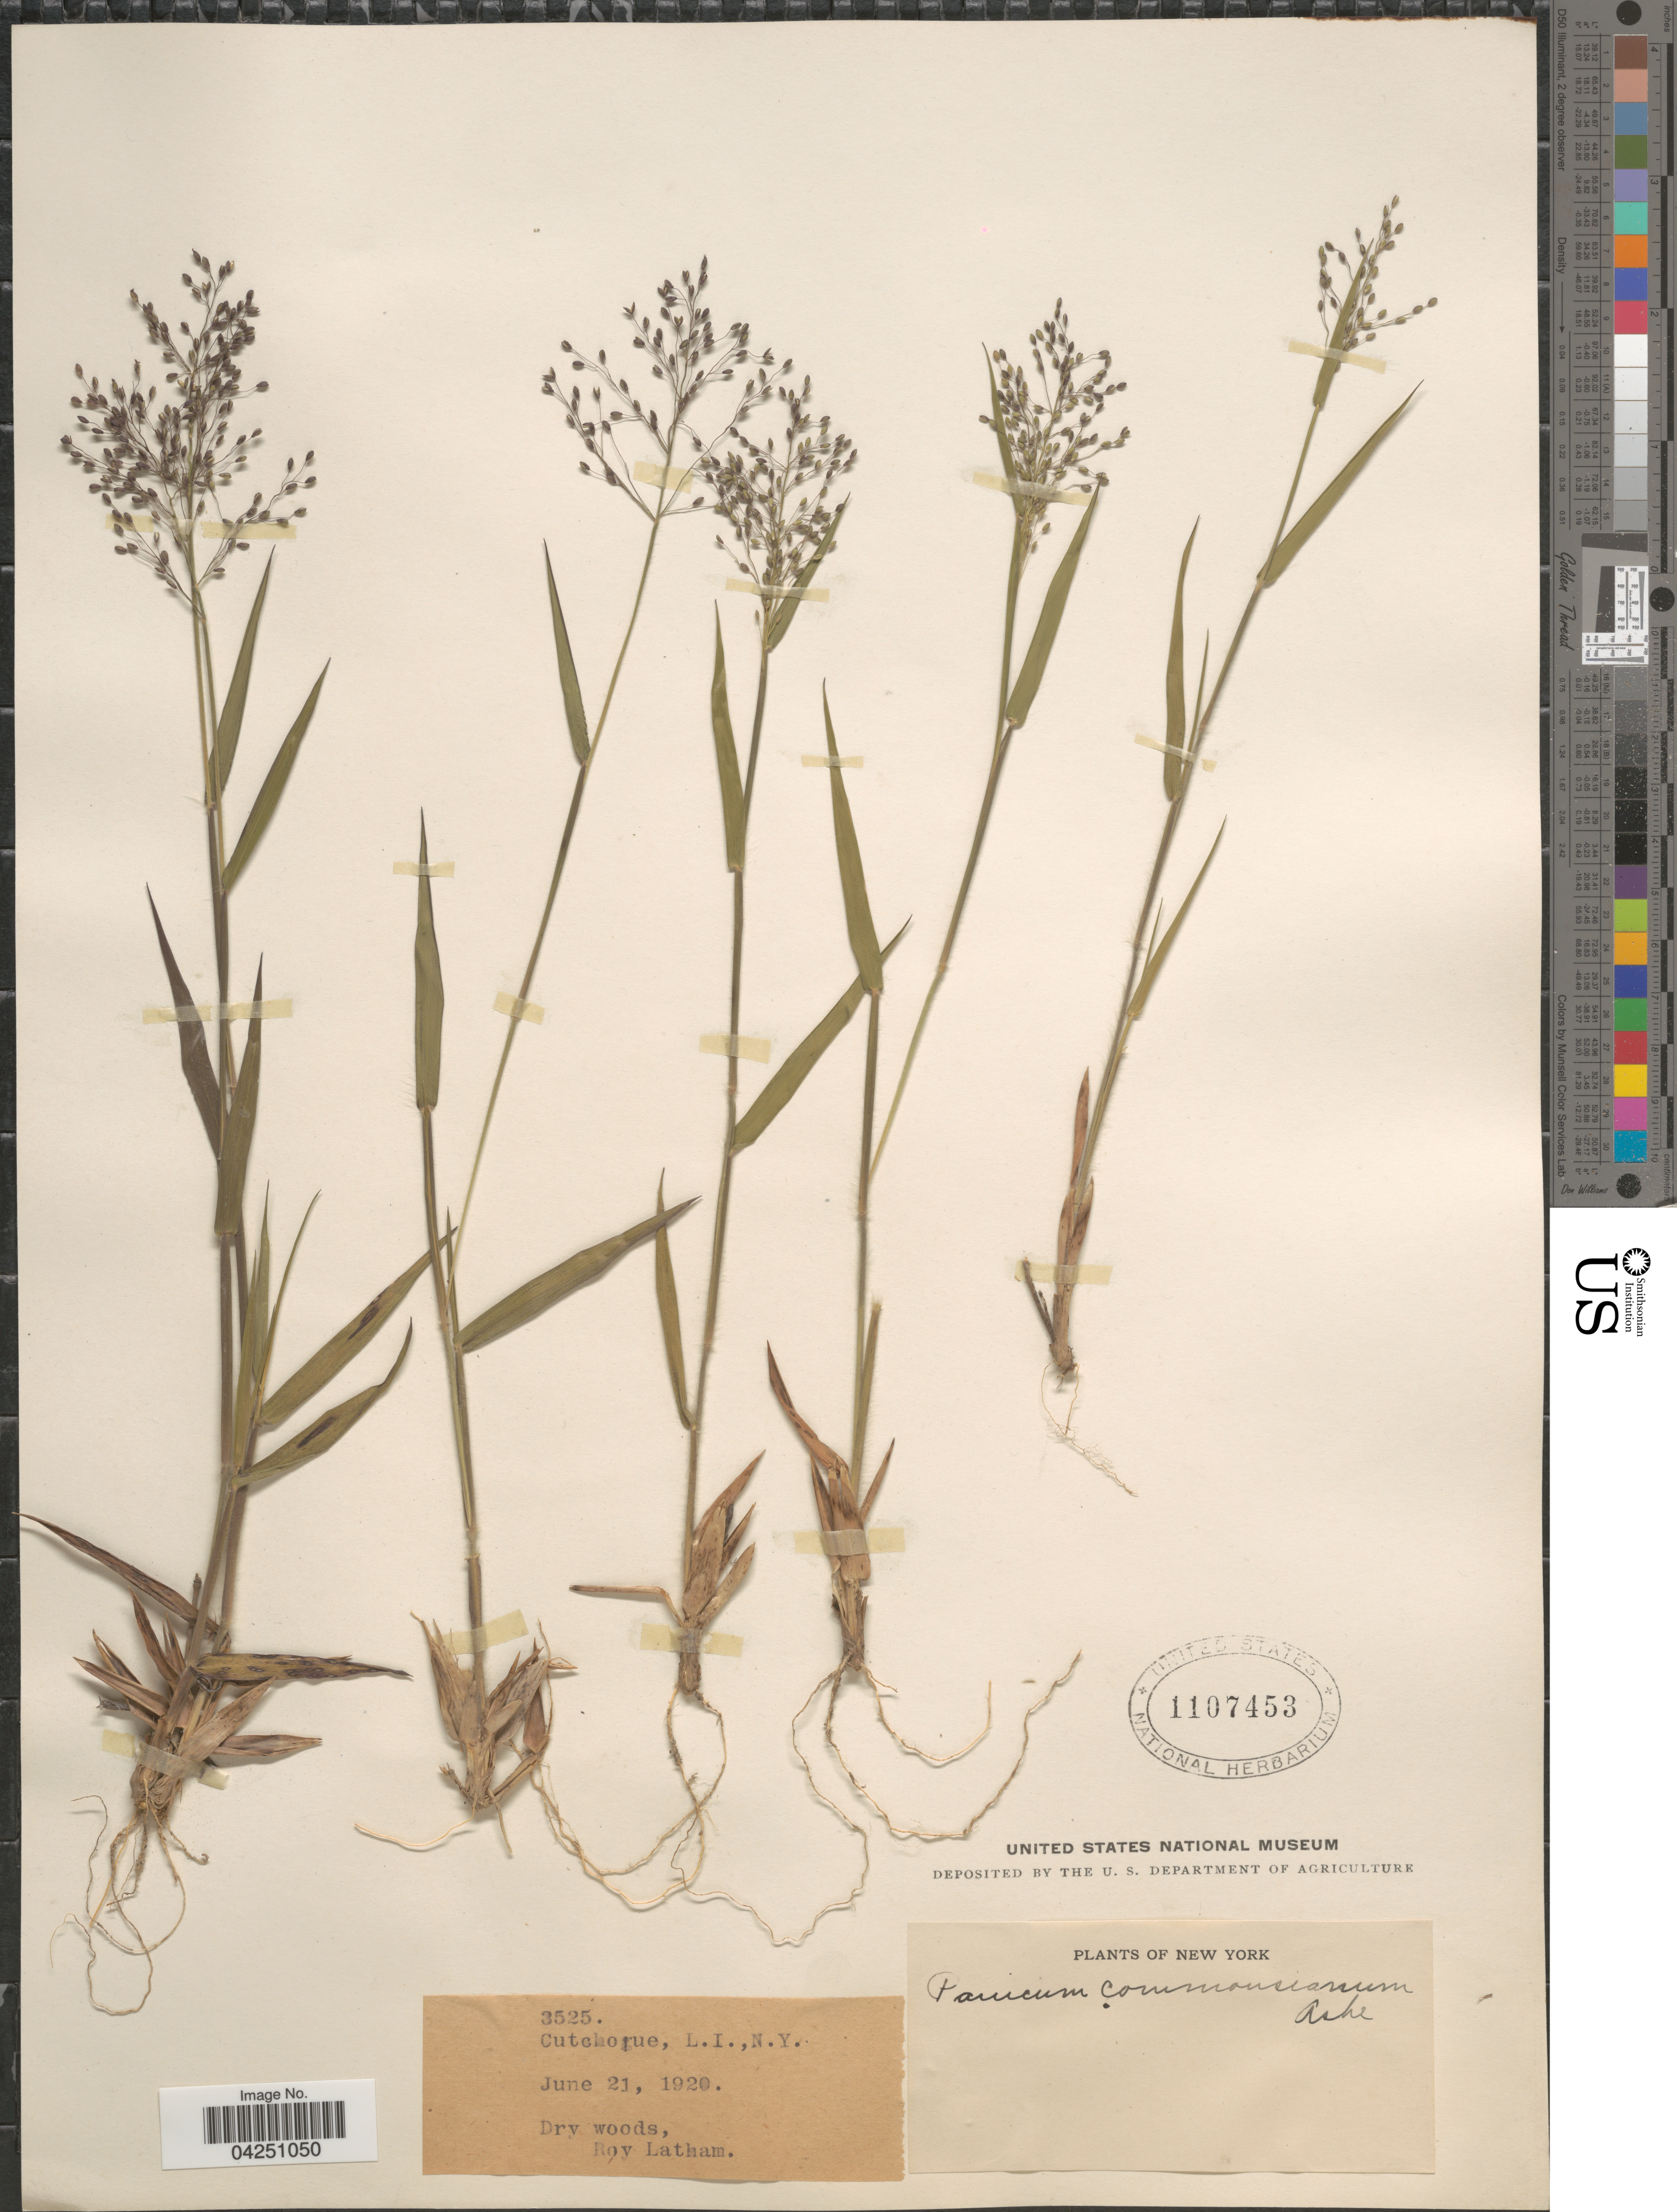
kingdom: Plantae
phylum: Tracheophyta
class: Liliopsida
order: Poales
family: Poaceae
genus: Dichanthelium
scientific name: Dichanthelium acuminatum var. acuminatum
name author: (Sw.) Gould & C.A. Clark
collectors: R. Latham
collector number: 3525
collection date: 1920-06-21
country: United States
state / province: New York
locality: Cutchogue, L.I.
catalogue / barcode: US 1107453